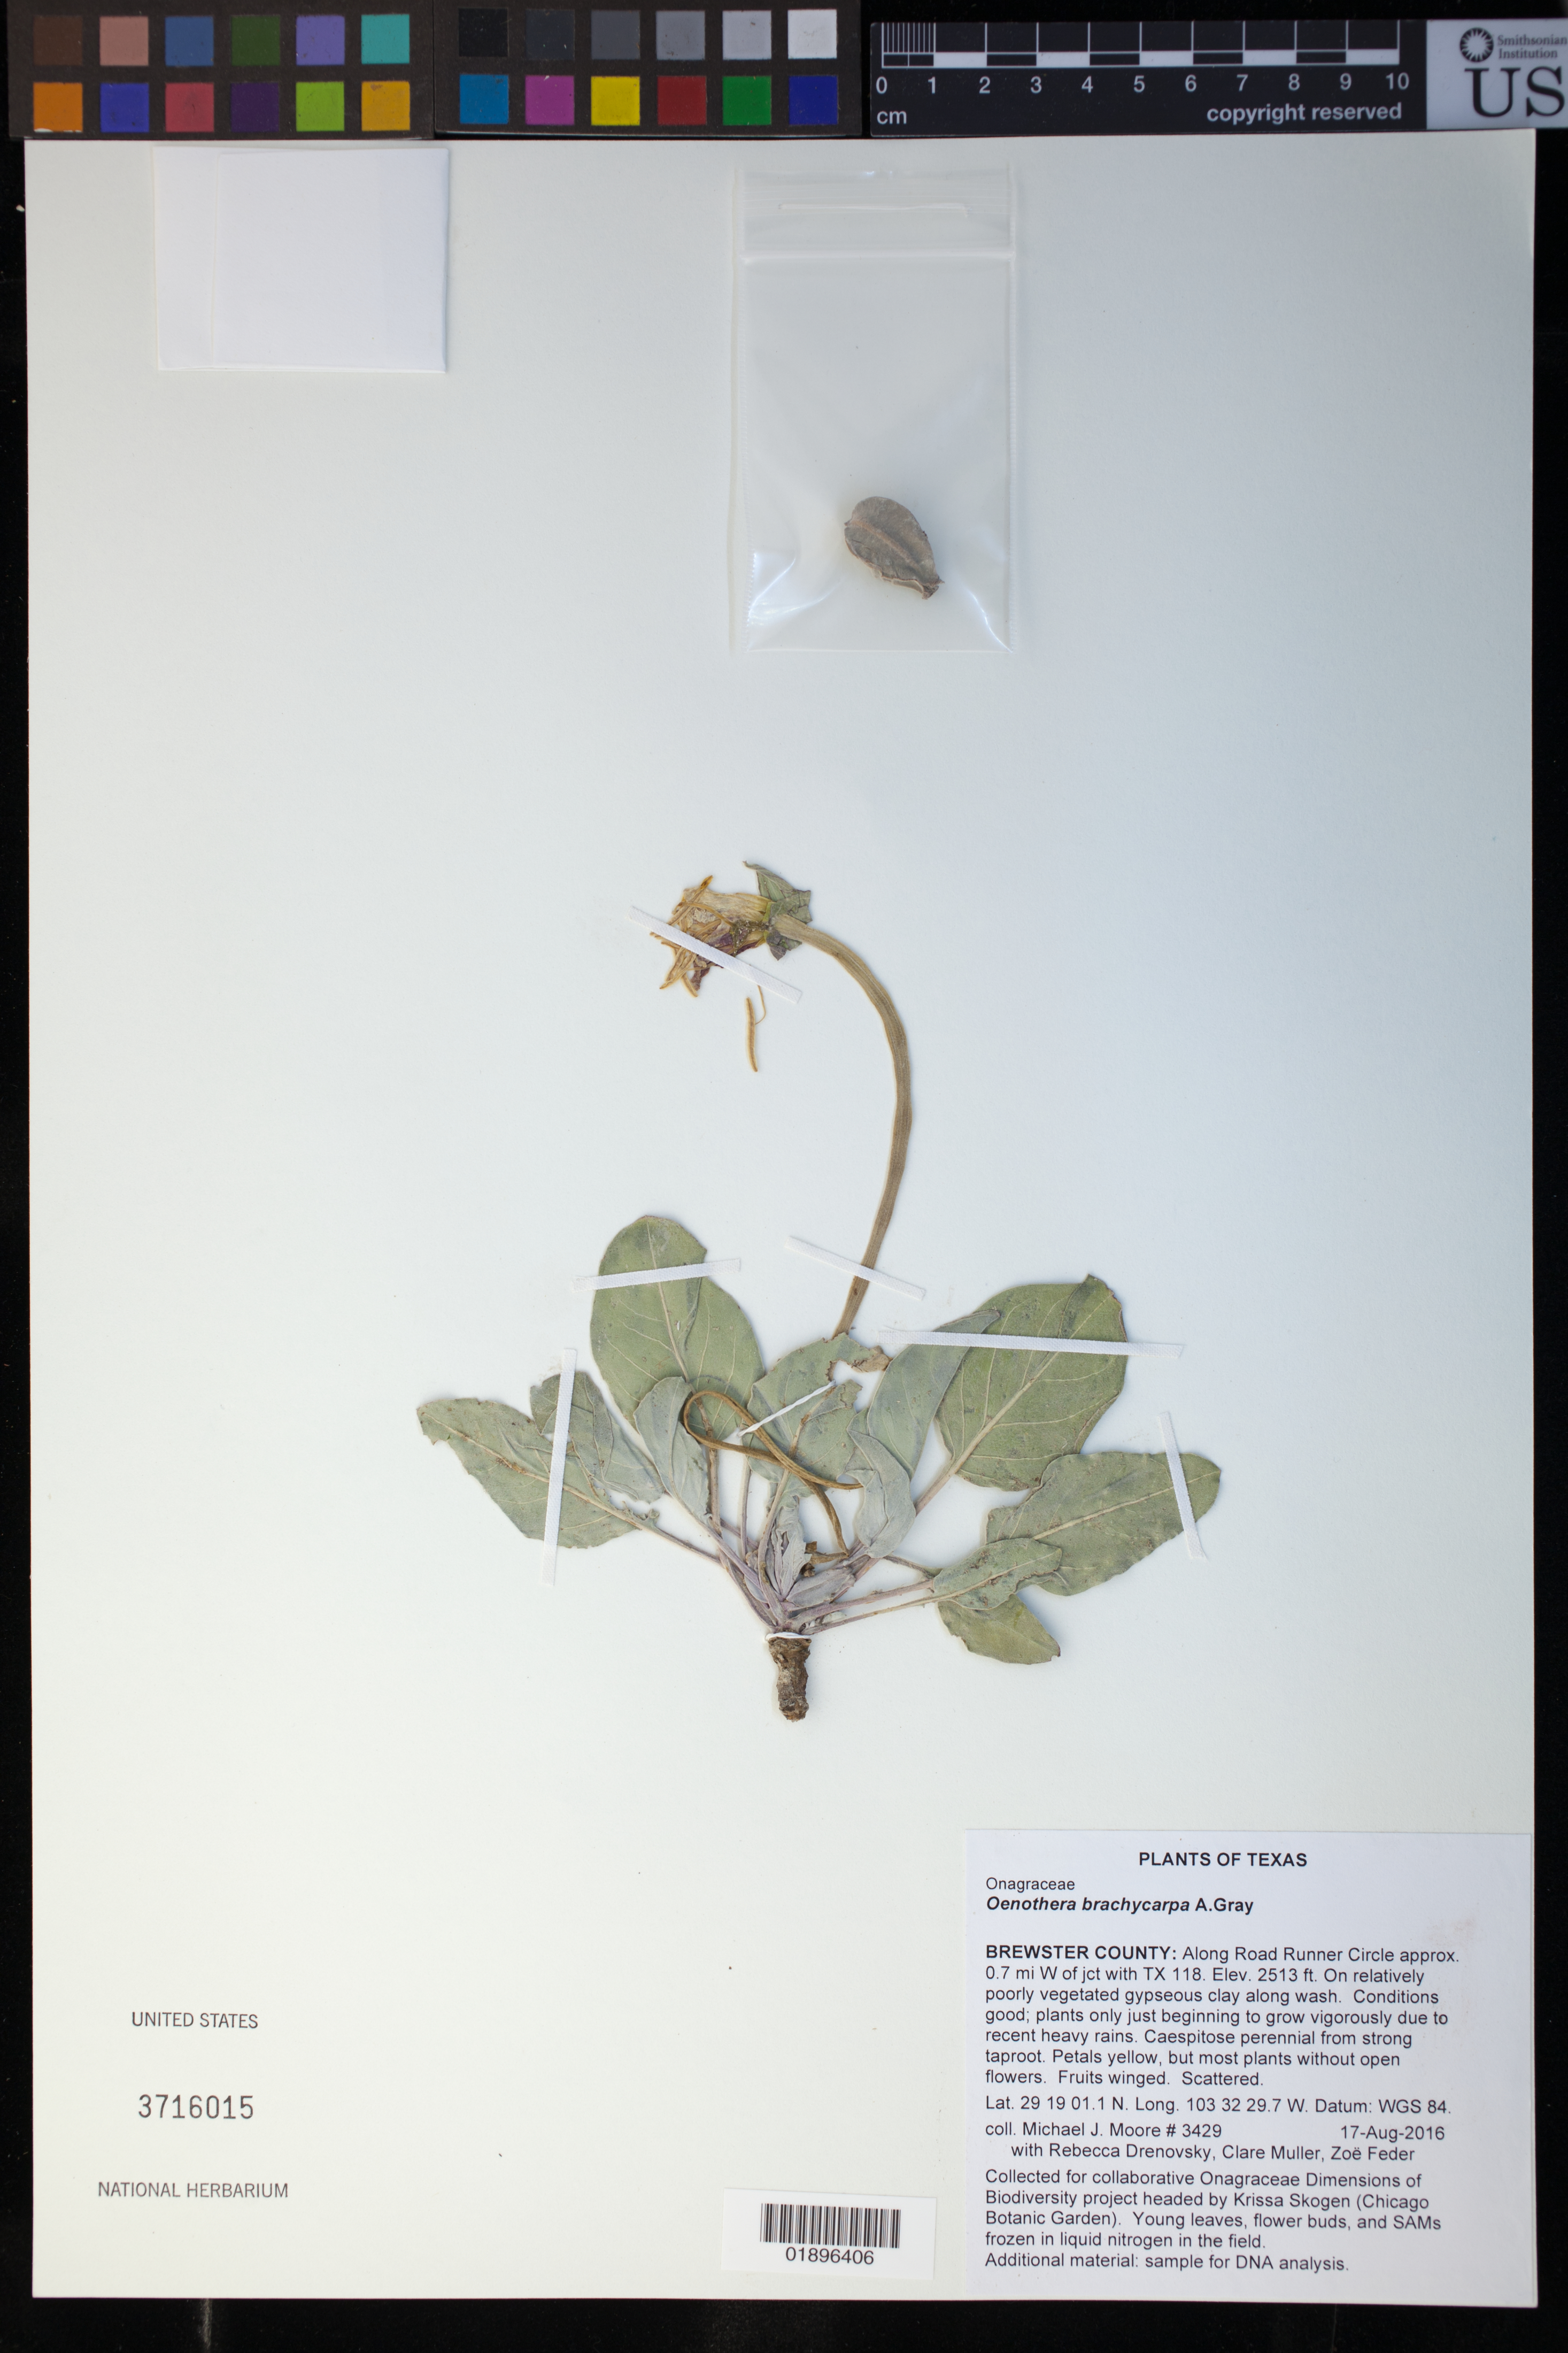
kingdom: Plantae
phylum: Tracheophyta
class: Magnoliopsida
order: Myrtales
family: Onagraceae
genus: Oenothera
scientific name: Oenothera brachycarpa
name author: A. Gray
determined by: Moore, M. J., Associate Professor (OC), Oberlin College (UNITED STATES)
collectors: M. J. Moore, R. Drenovsky, C. Muller & Z. Feder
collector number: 3429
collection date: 2016-08-17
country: United States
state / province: Texas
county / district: Brewster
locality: Along Road Runner Circle approx. 0.7 mi W of jct with TX 118.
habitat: On relatively poorly vegetated gypseous clay along wash. Conditions good; plants only just beginning to grow vigorously due to recent heavy rains.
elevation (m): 766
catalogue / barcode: US 3716015